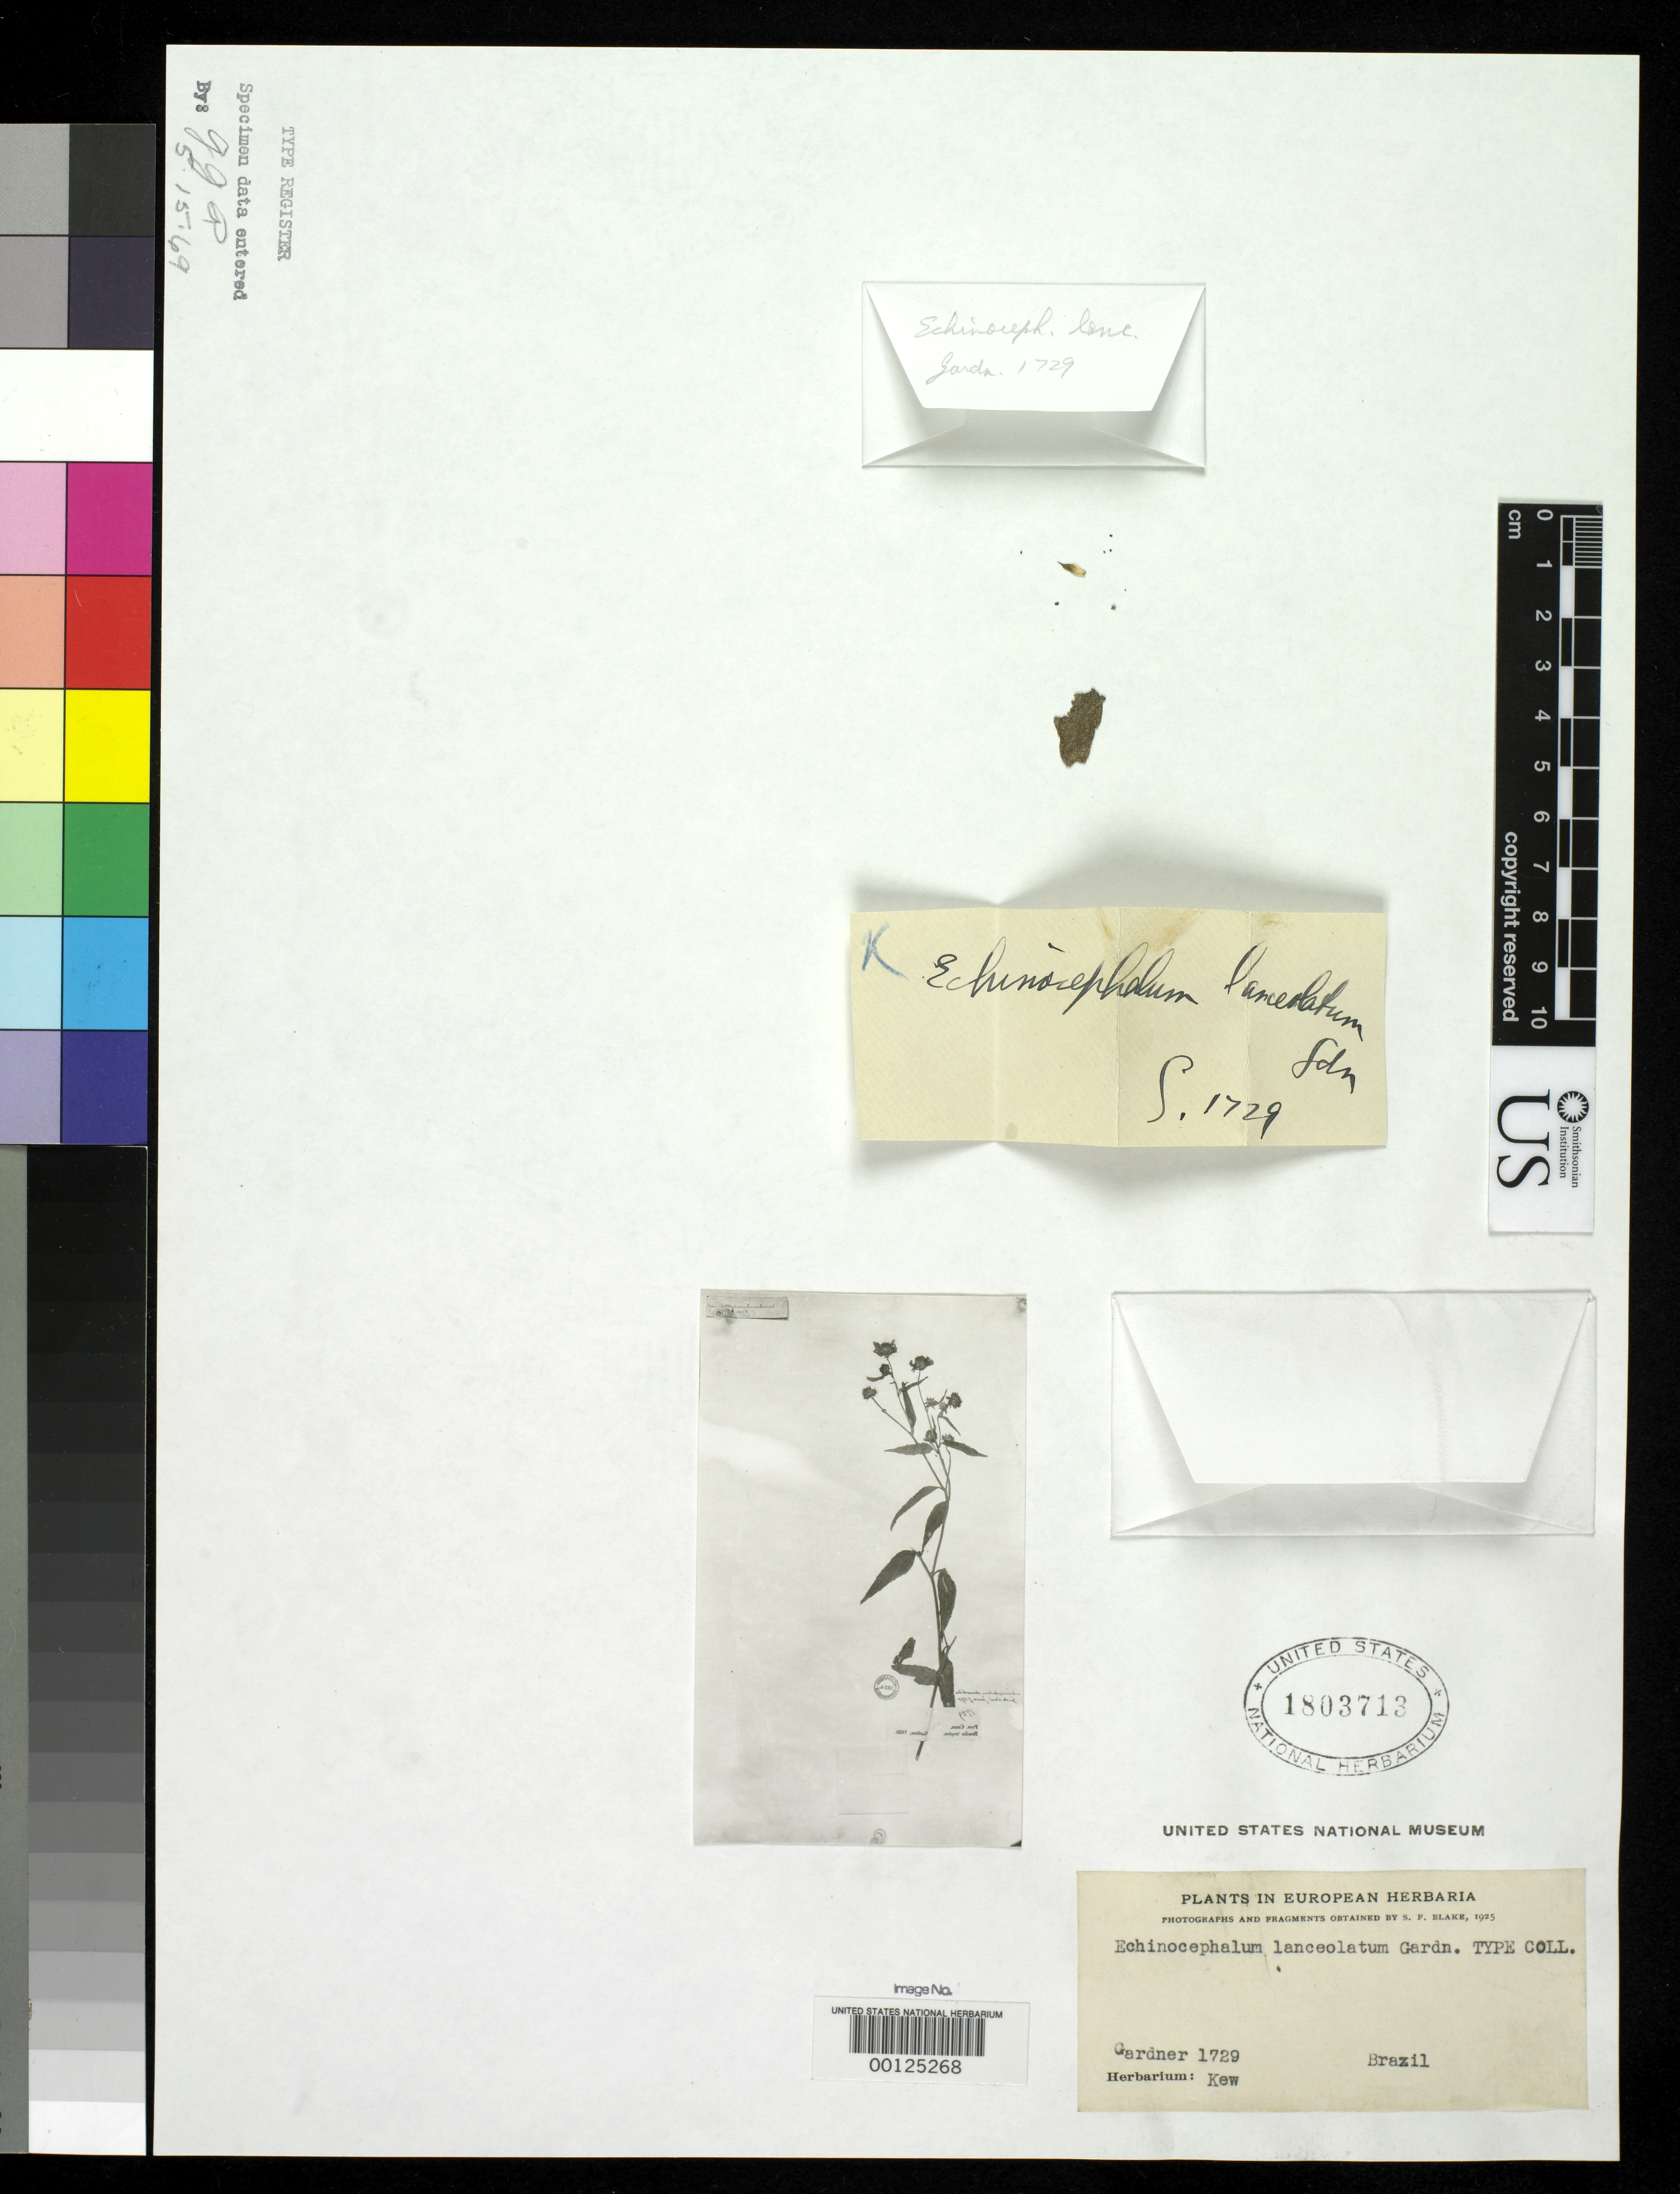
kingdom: Plantae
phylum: Tracheophyta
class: Magnoliopsida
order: Asterales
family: Asteraceae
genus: Echinocephalum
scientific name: Echinocephalum lanceolatum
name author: Gardner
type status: Type Fragment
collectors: G. Gardner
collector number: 1729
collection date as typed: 1839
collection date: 1839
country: Brazil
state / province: Ceará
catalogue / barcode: US 1803713